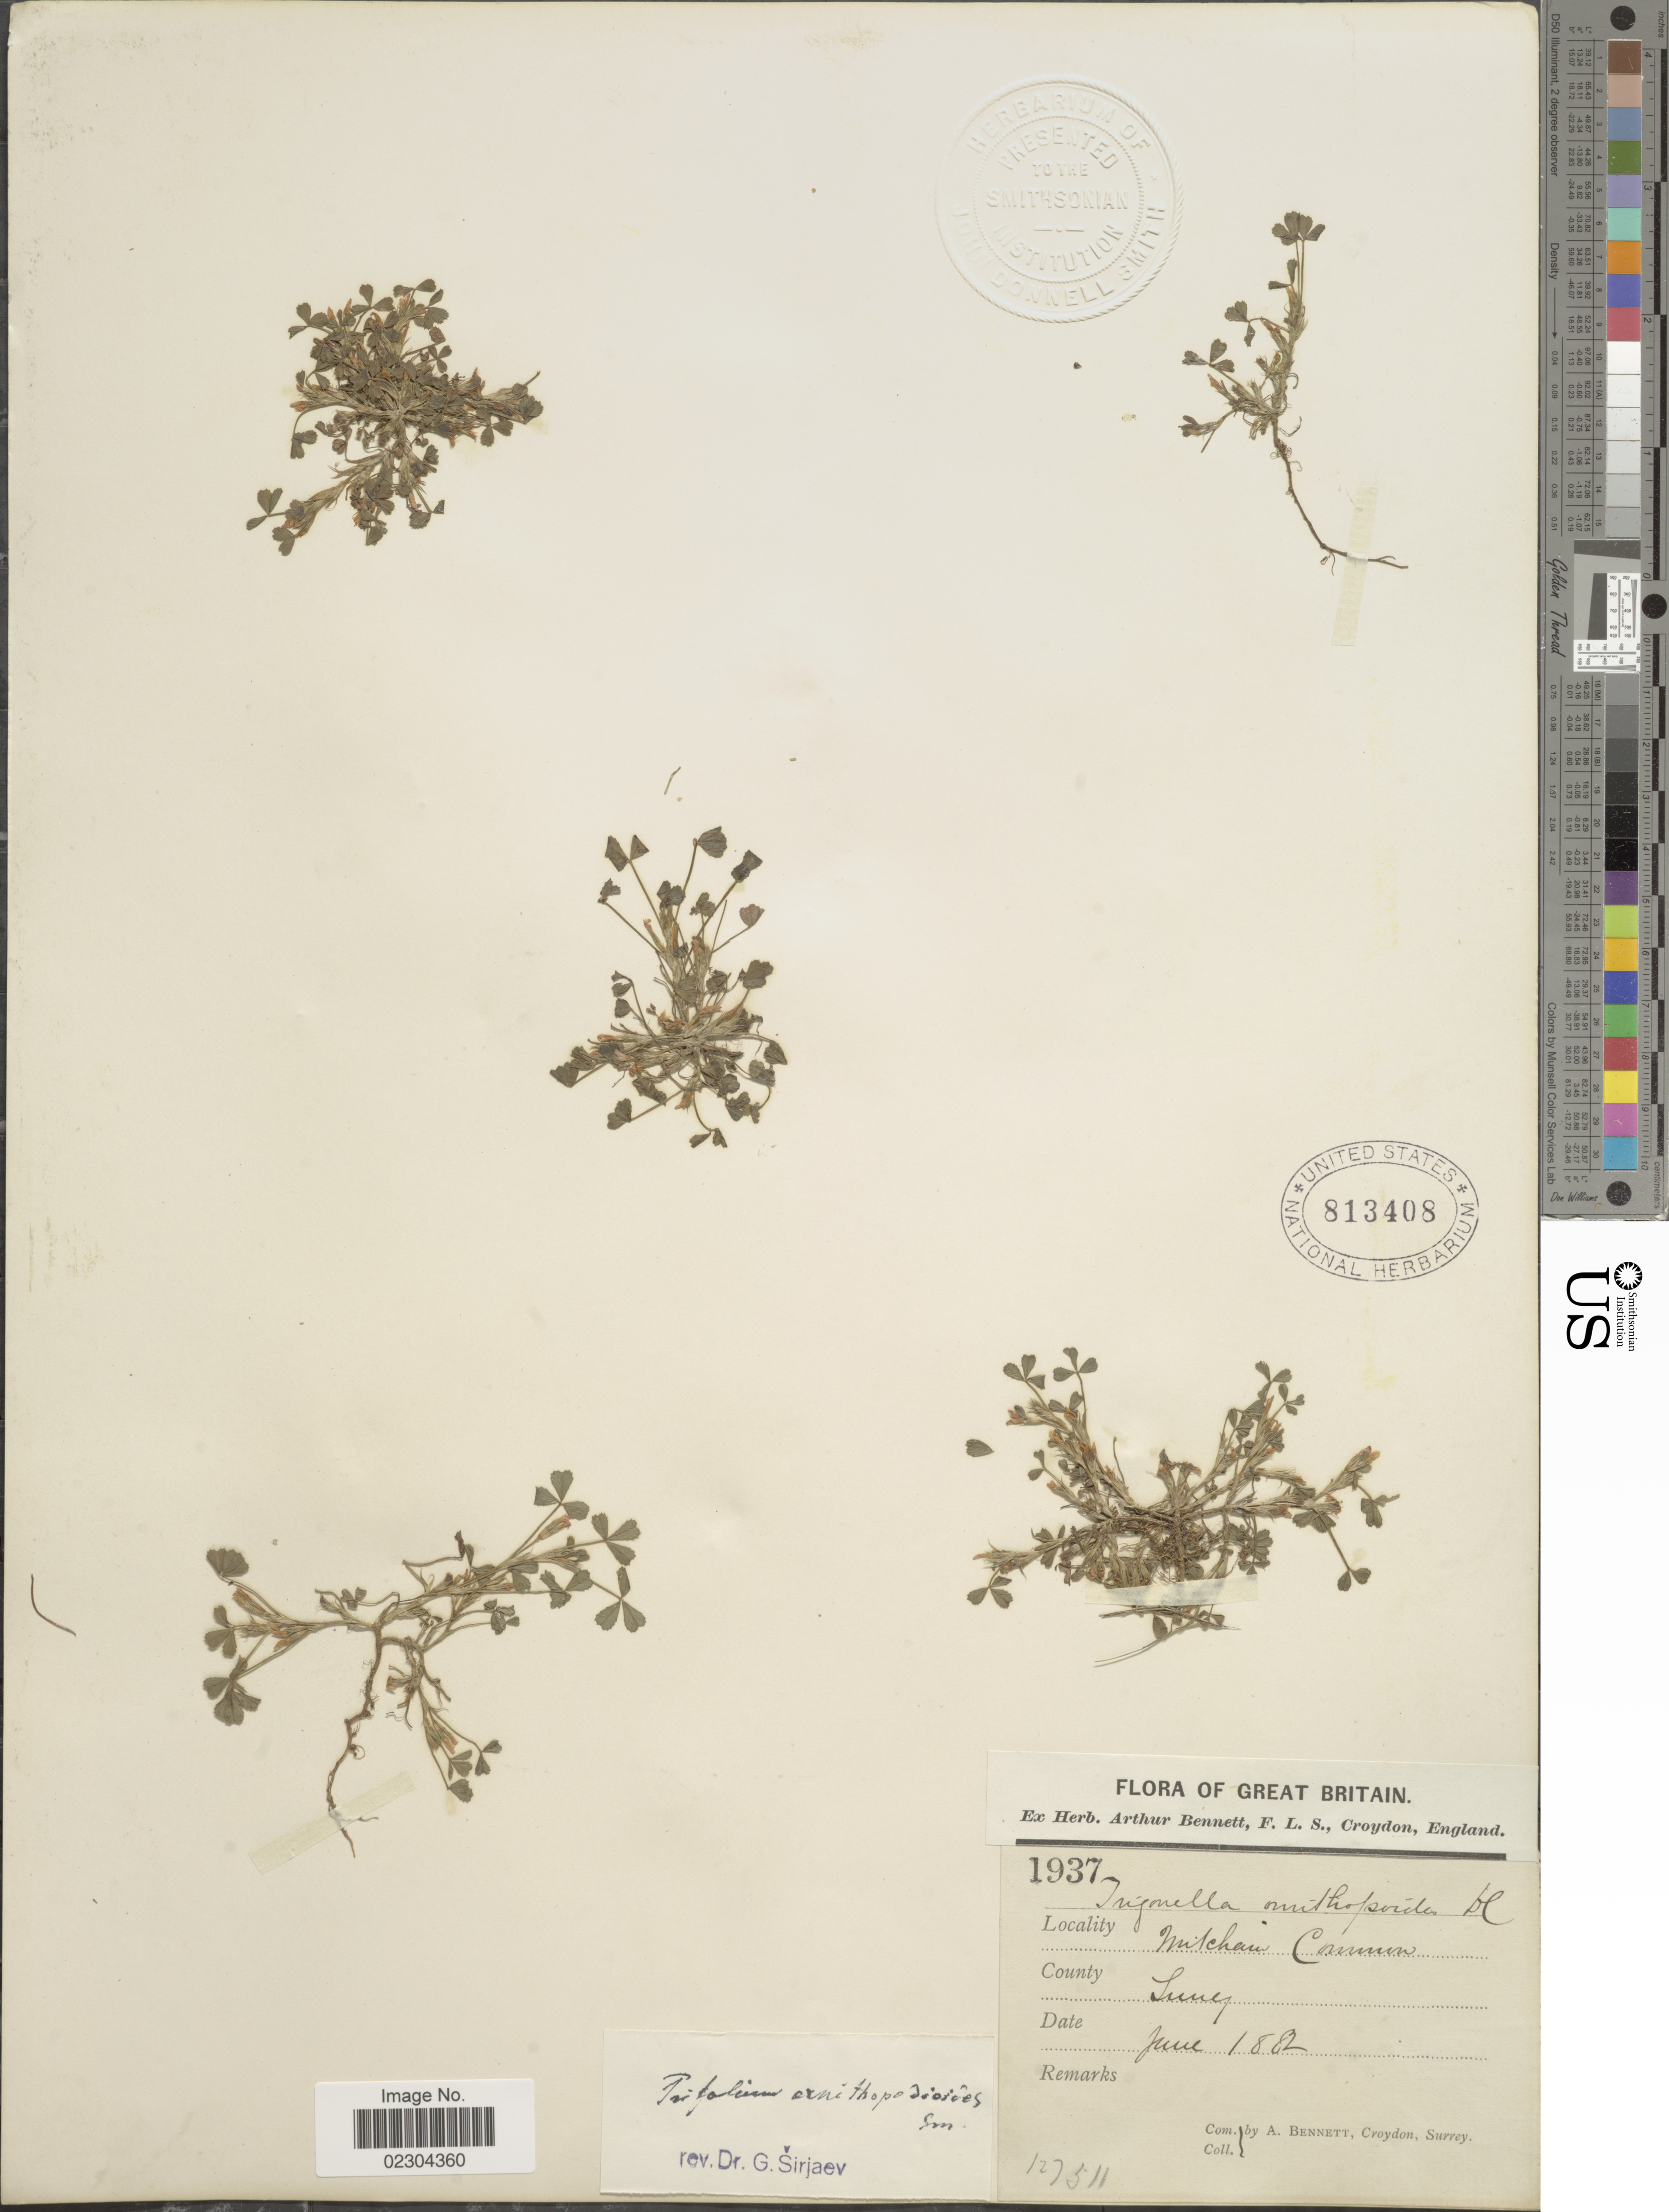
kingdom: Plantae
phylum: Tracheophyta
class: Magnoliopsida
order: Fabales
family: Fabaceae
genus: Trifolium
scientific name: Trifolium ornithopodioides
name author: (L.) Sm.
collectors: A. Bennett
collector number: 1937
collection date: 1882-06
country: United Kingdom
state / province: England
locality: Great Britain, Surrey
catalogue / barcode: US 813408